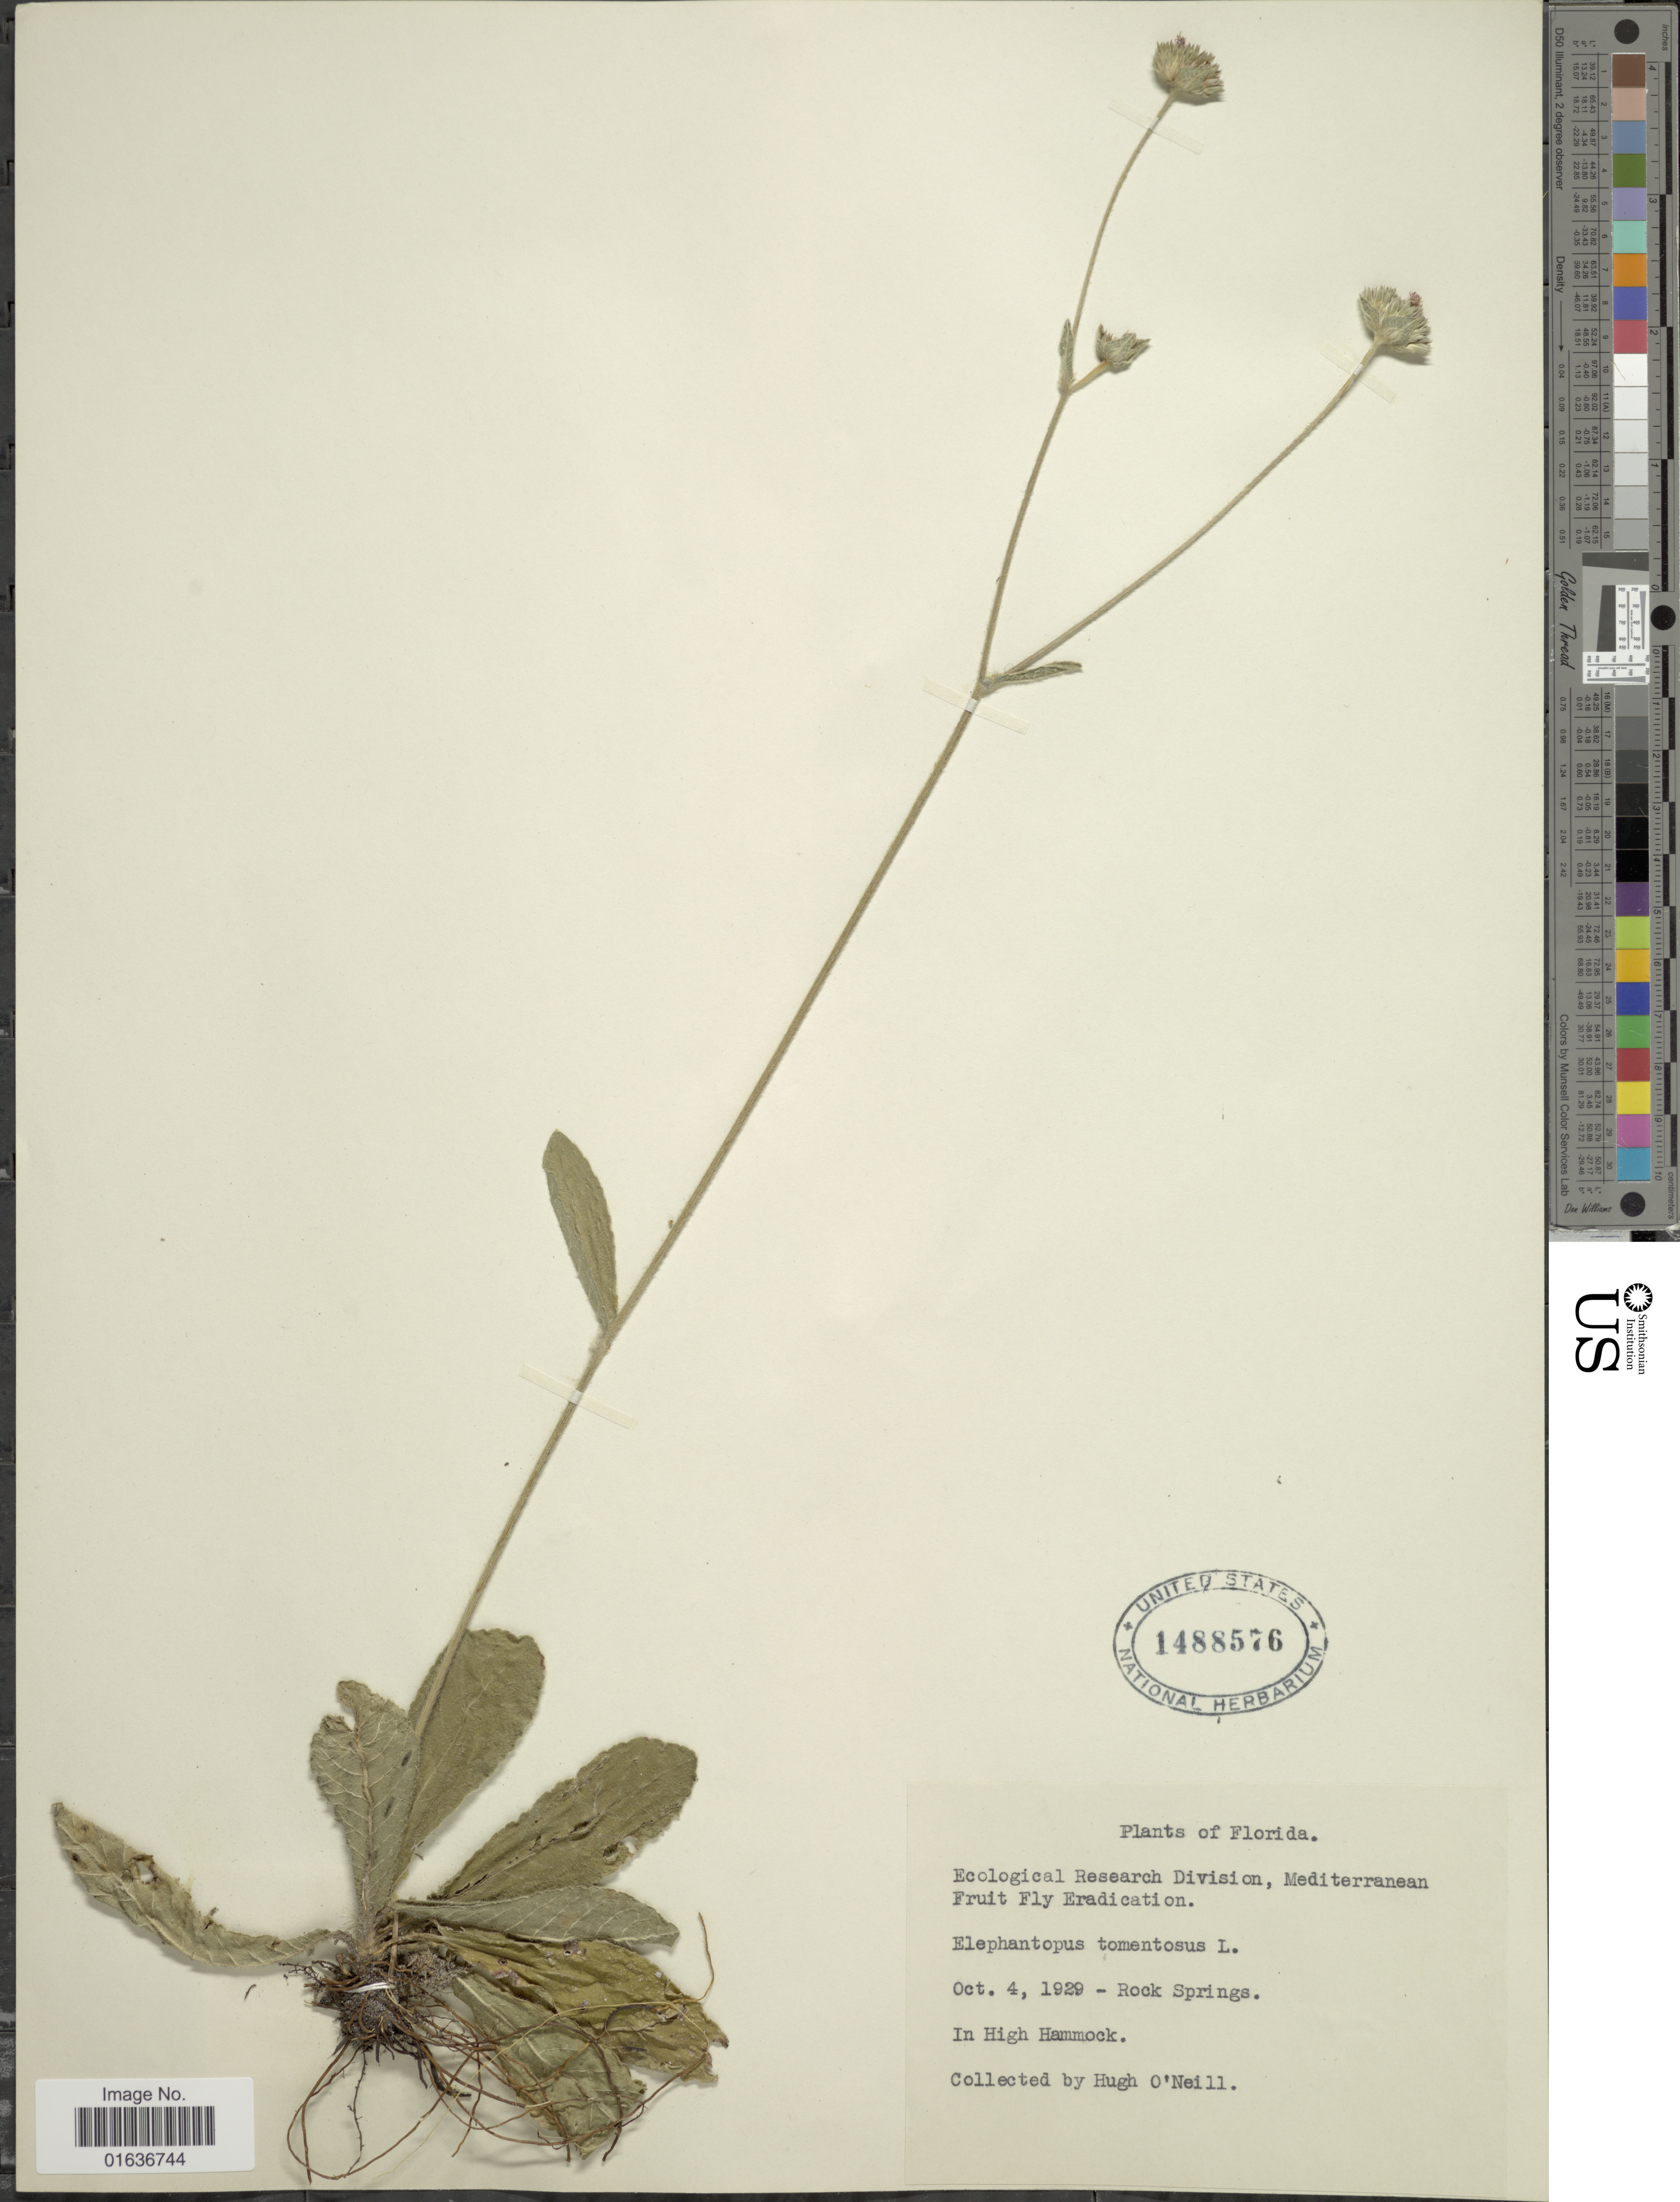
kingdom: Plantae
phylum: Tracheophyta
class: Magnoliopsida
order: Asterales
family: Asteraceae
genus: Elephantopus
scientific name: Elephantopus tomentosus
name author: L.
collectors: H. O'Neill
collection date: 1929-10-04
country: United States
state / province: Florida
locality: Rock Springs, In high Hammock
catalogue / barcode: US 1488576